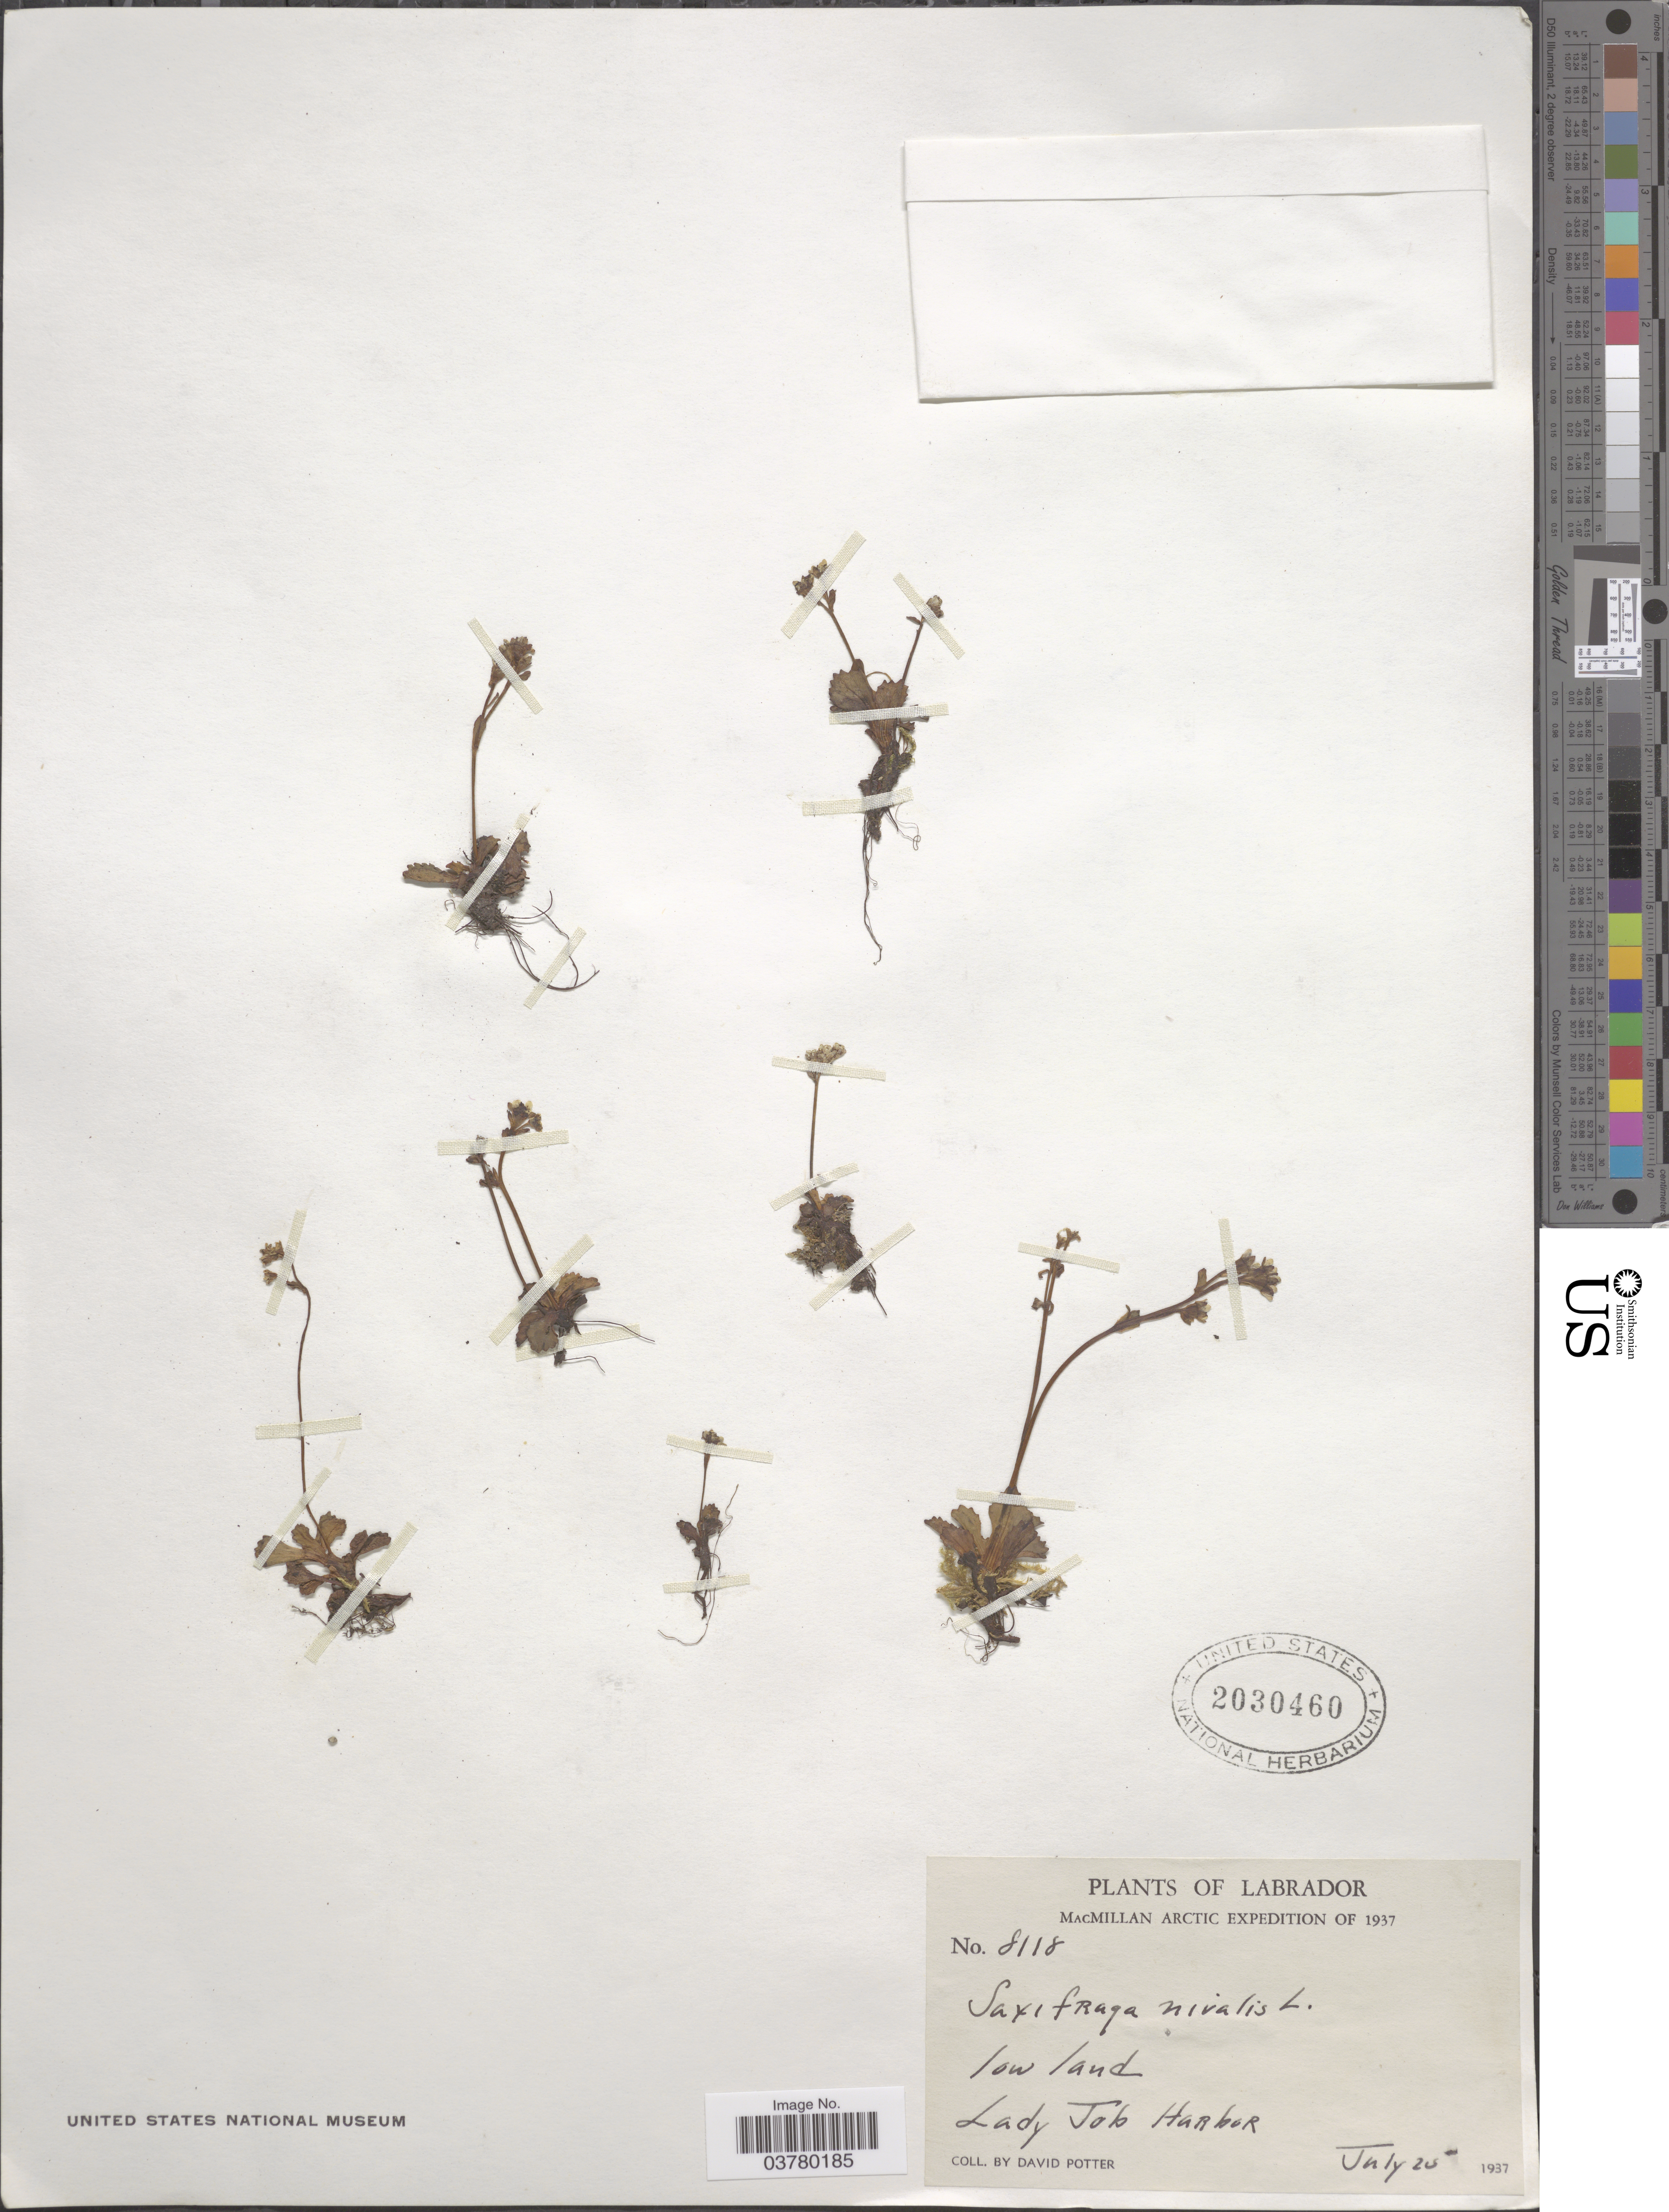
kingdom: Plantae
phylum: Tracheophyta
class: Magnoliopsida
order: Saxifragales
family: Saxifragaceae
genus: Micranthes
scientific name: Micranthes nivalis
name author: (L.) Small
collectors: D. Potter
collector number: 8118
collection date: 1937-07-25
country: Canada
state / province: Newfoundland and Labrador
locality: Labrador. MacMillan Arctic Expedition of 1937. Lady Job Harbor.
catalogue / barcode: US 2030460